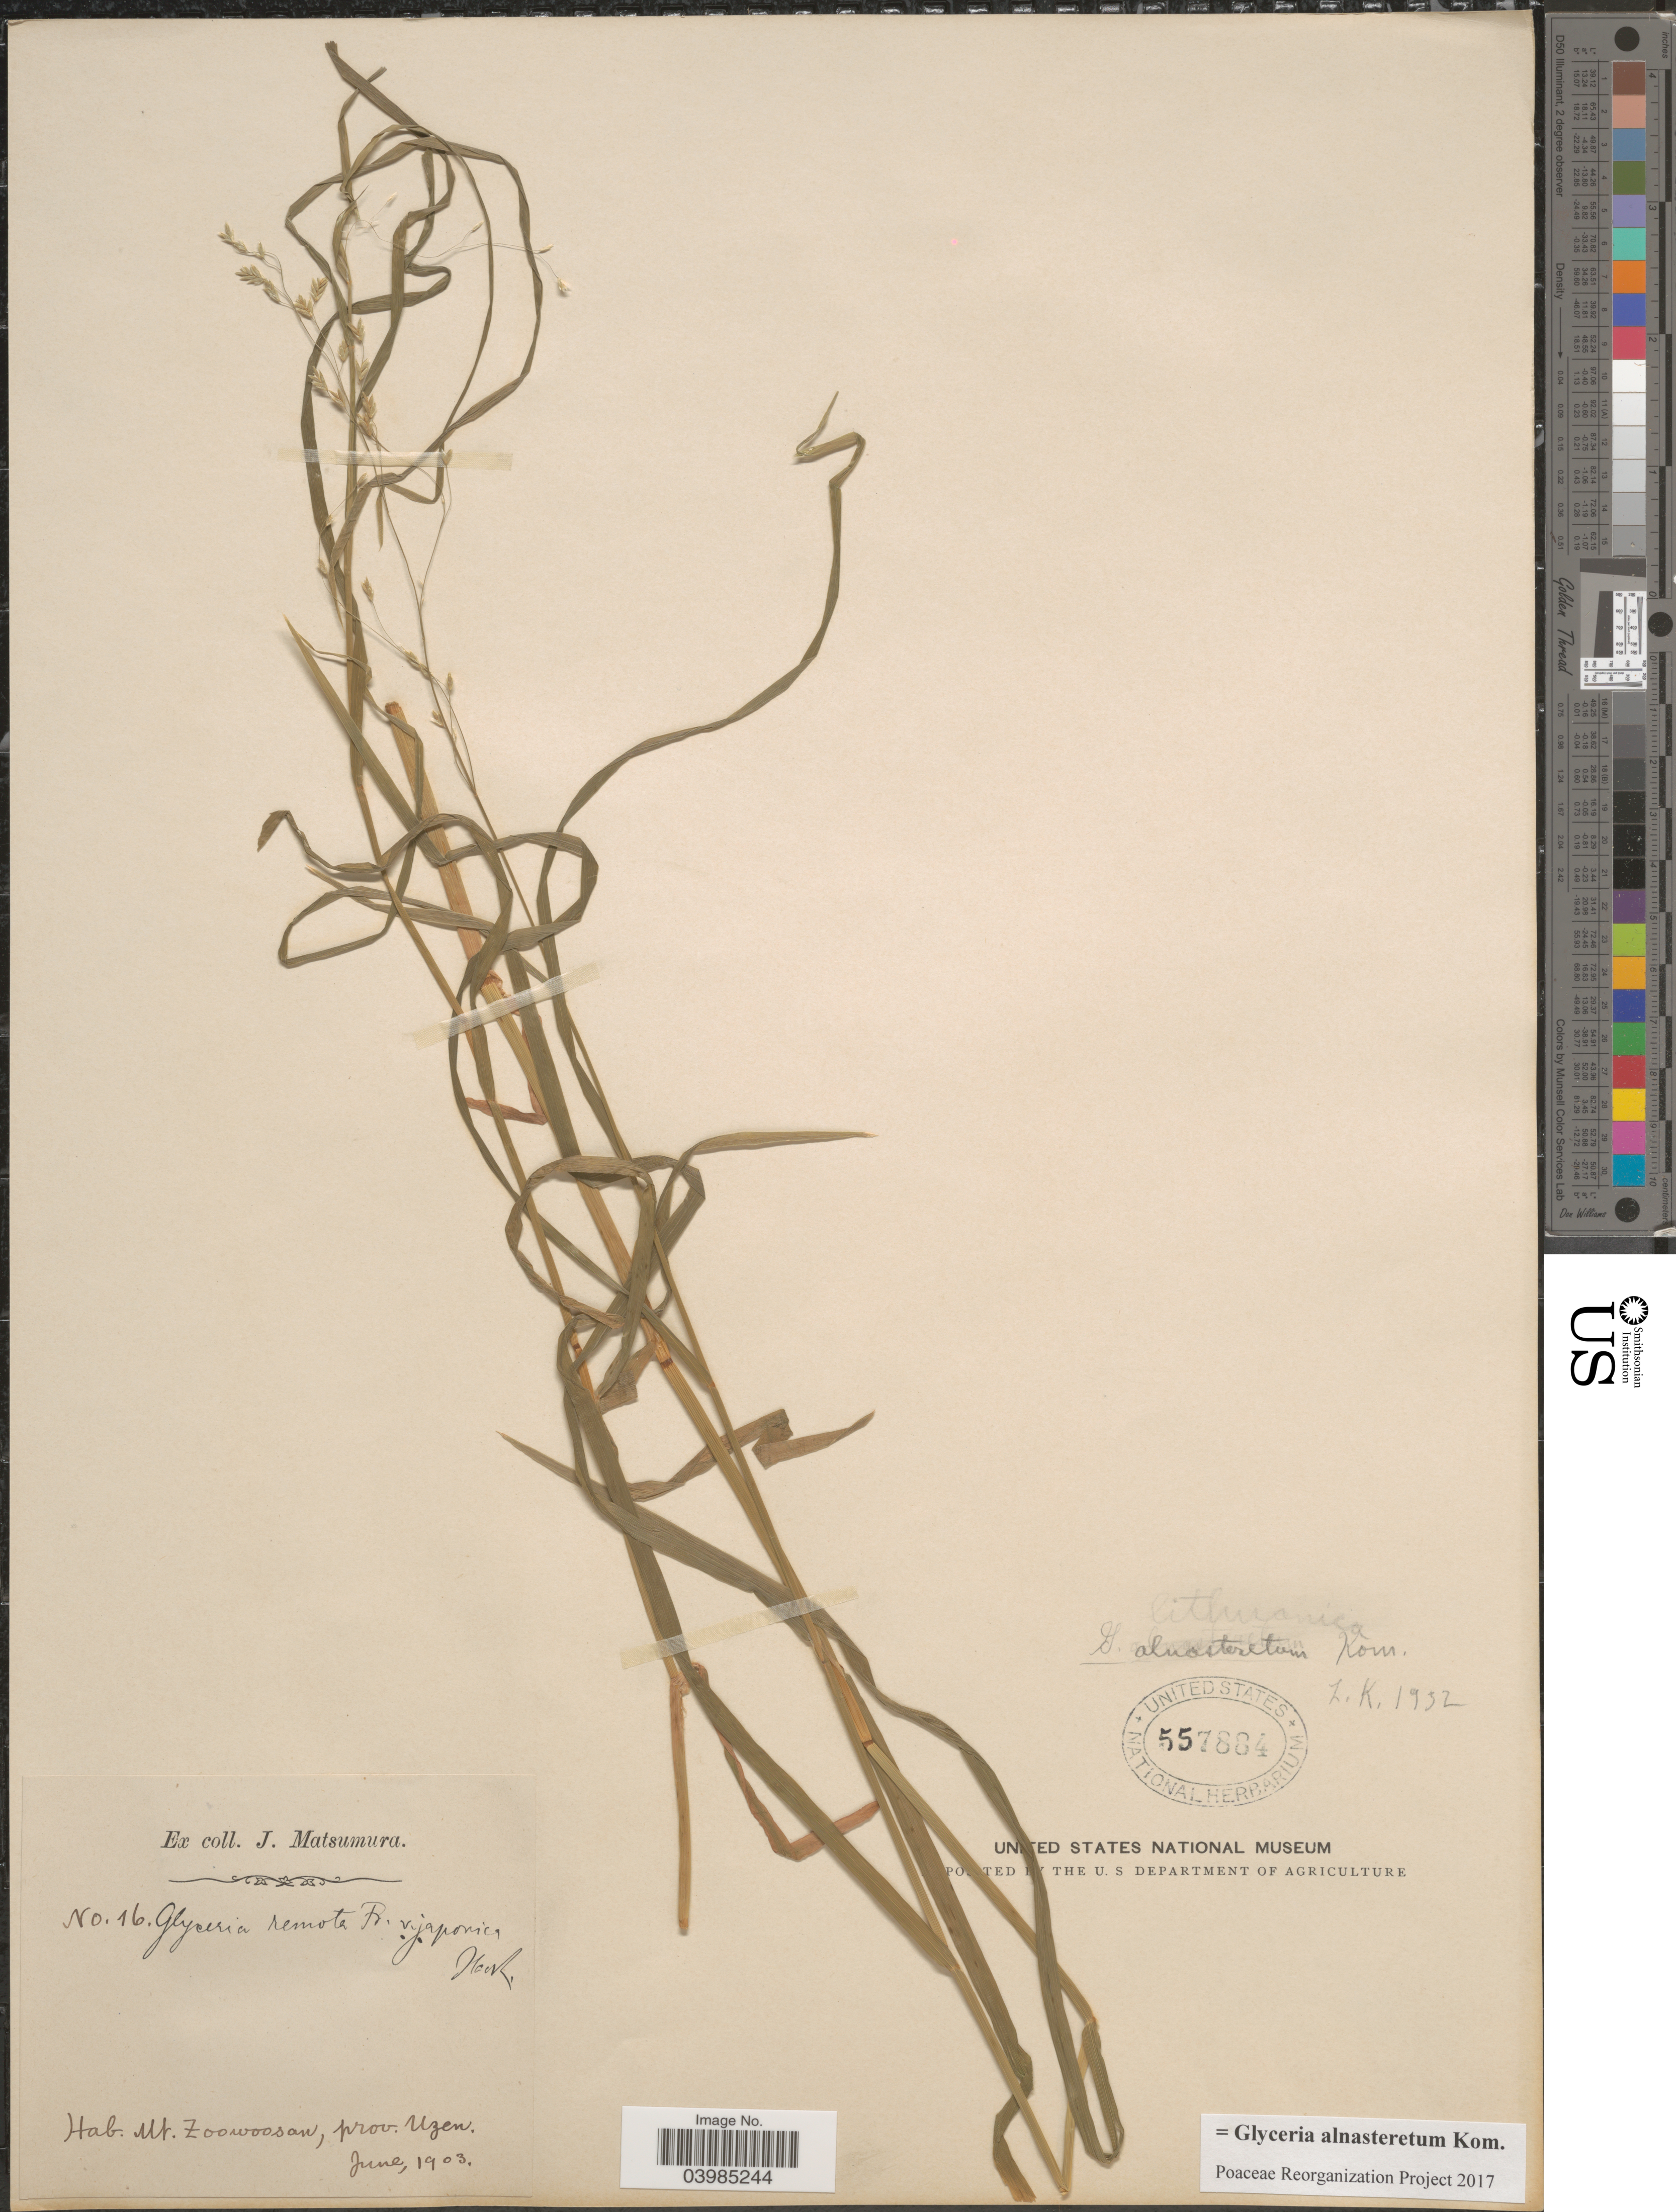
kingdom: Plantae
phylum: Tracheophyta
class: Liliopsida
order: Poales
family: Poaceae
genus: Glyceria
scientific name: Glyceria alnasteretum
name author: Kom.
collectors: J. Matsumura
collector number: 16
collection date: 1903-06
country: Japan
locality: Mt. Zoowoosan, prov. Uzen.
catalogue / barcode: US 557884